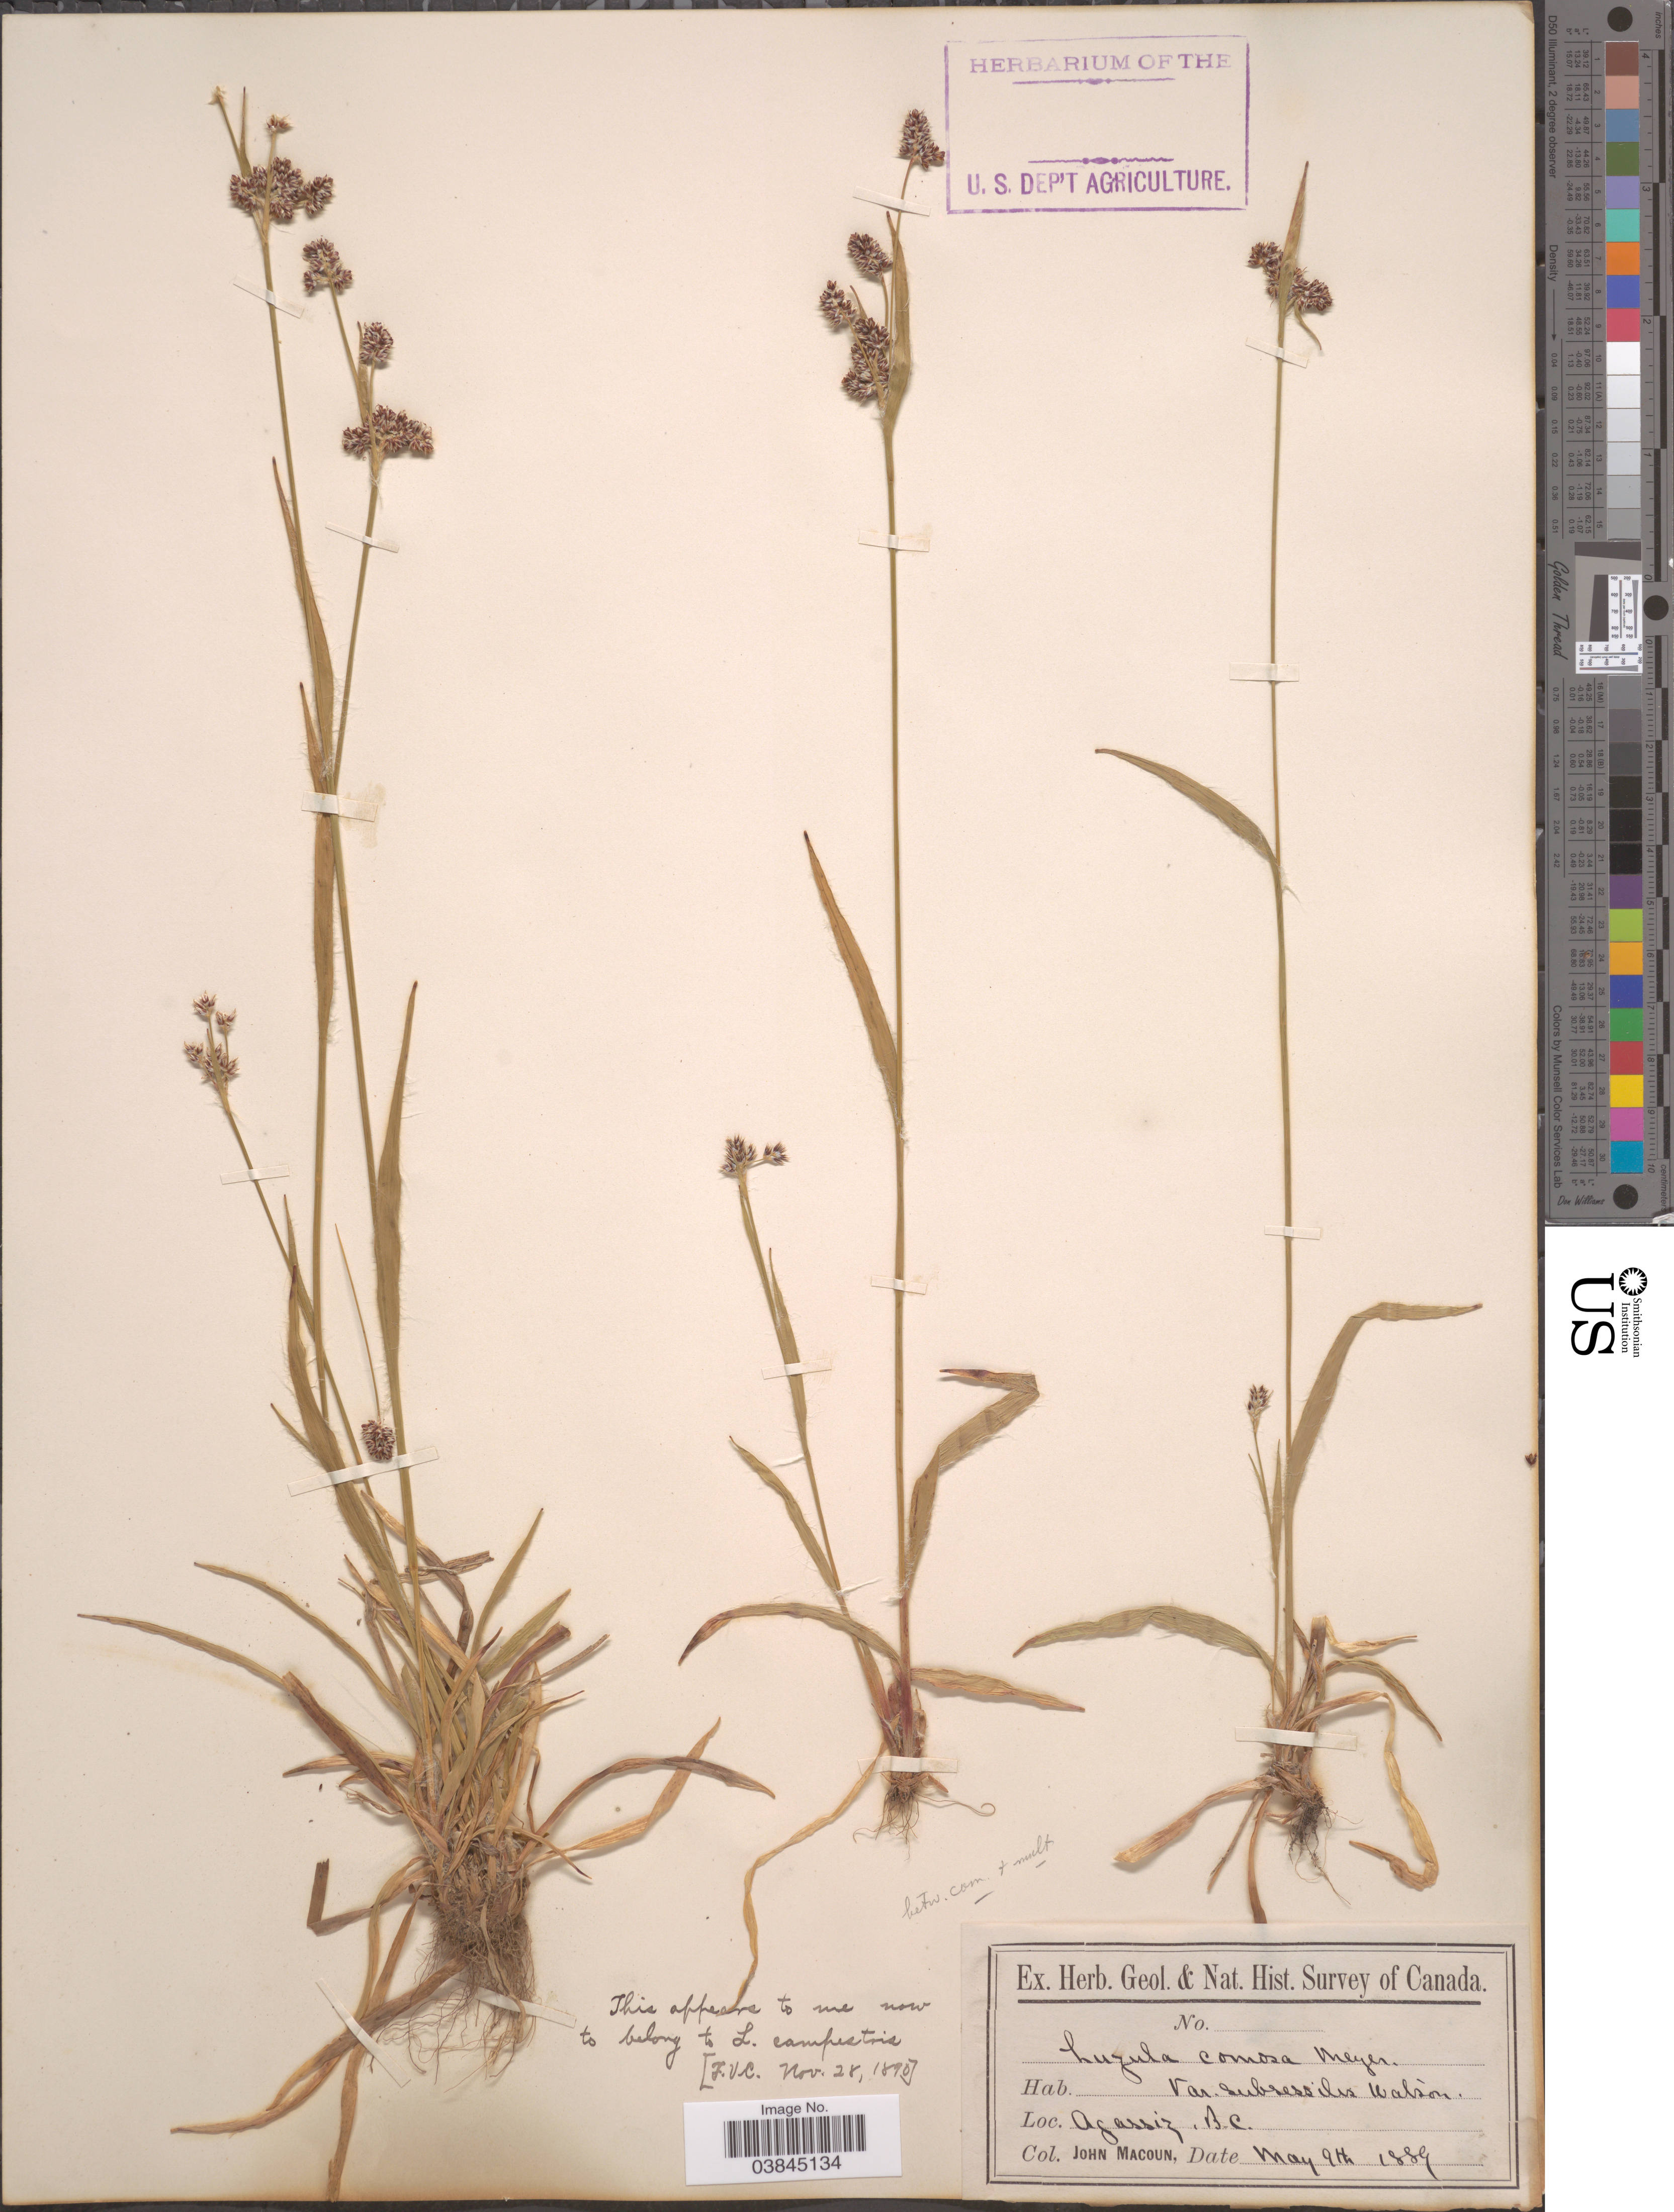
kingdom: Plantae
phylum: Tracheophyta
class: Liliopsida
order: Poales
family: Juncaceae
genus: Luzula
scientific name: Luzula campestris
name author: (L.) DC.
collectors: J. Macoun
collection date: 1889-05-09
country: Canada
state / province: British Columbia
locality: Agassiz.